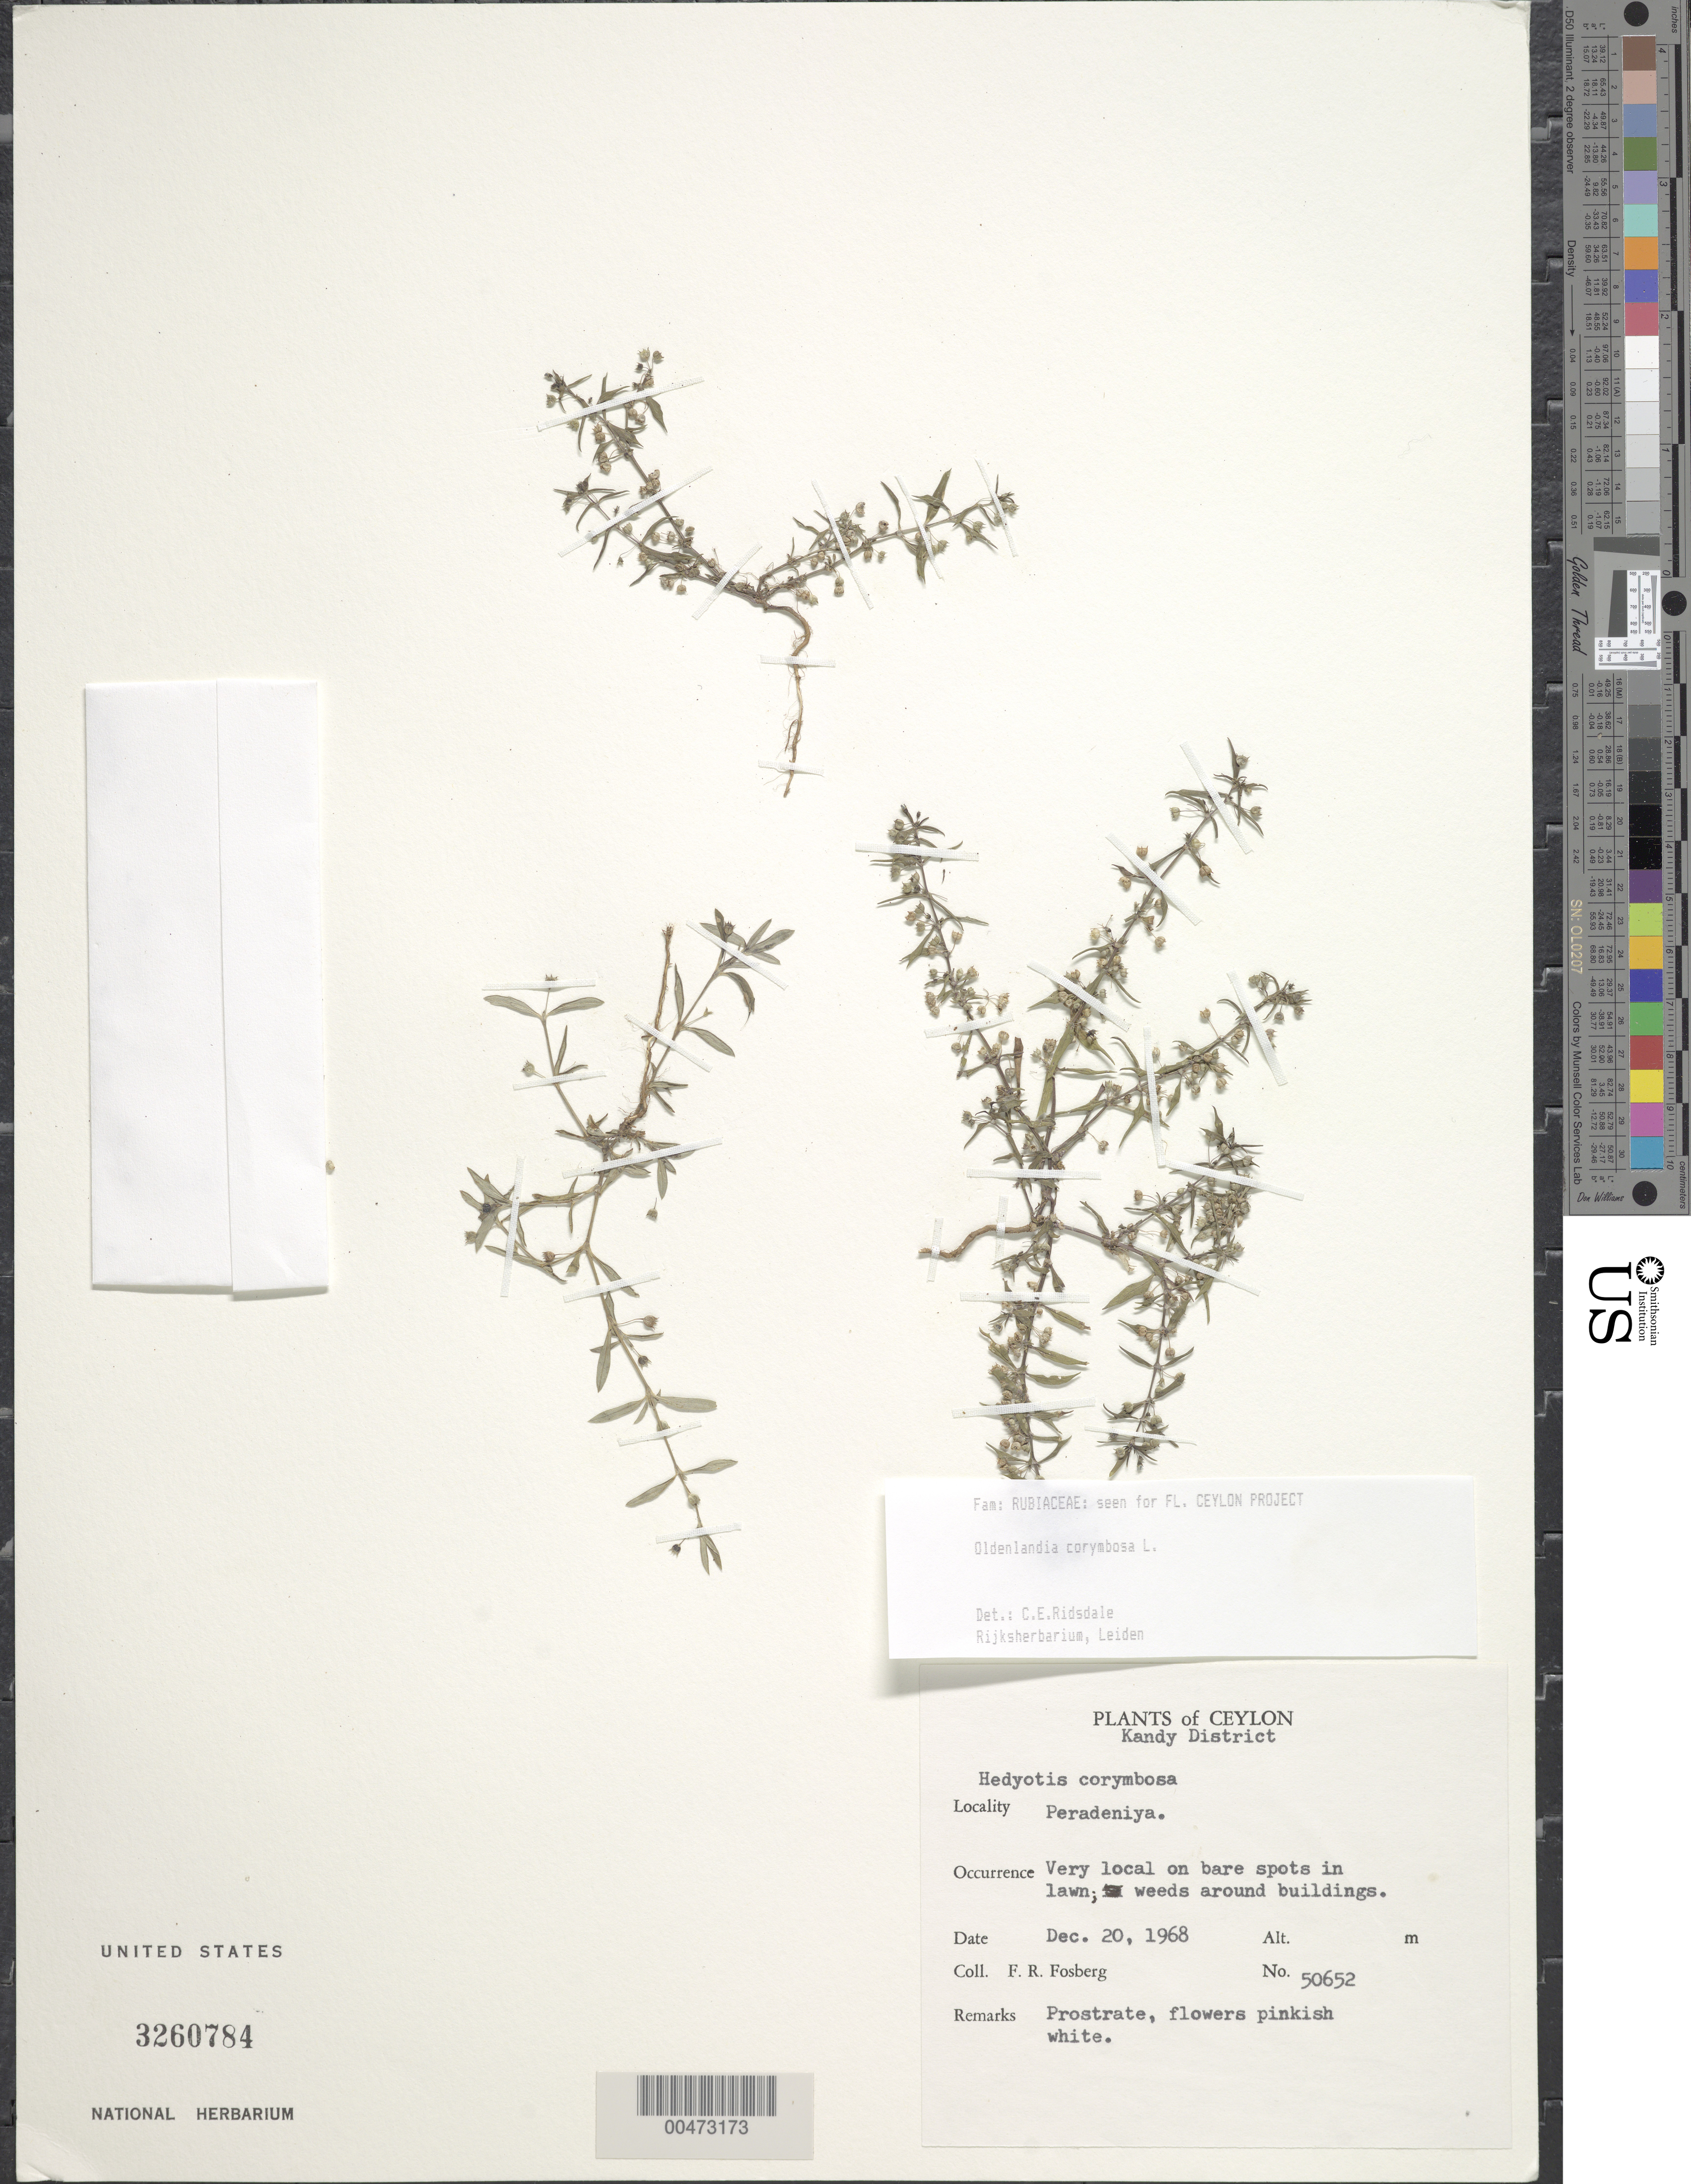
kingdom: Plantae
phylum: Tracheophyta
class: Magnoliopsida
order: Gentianales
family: Rubiaceae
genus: Oldenlandia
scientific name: Oldenlandia corymbosa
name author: L.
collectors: F. R. Fosberg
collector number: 50652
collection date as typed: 20 Dec 1968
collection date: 1968-12-20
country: Sri Lanka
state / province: Central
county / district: Kandy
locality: Peradeniya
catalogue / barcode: US 3260784